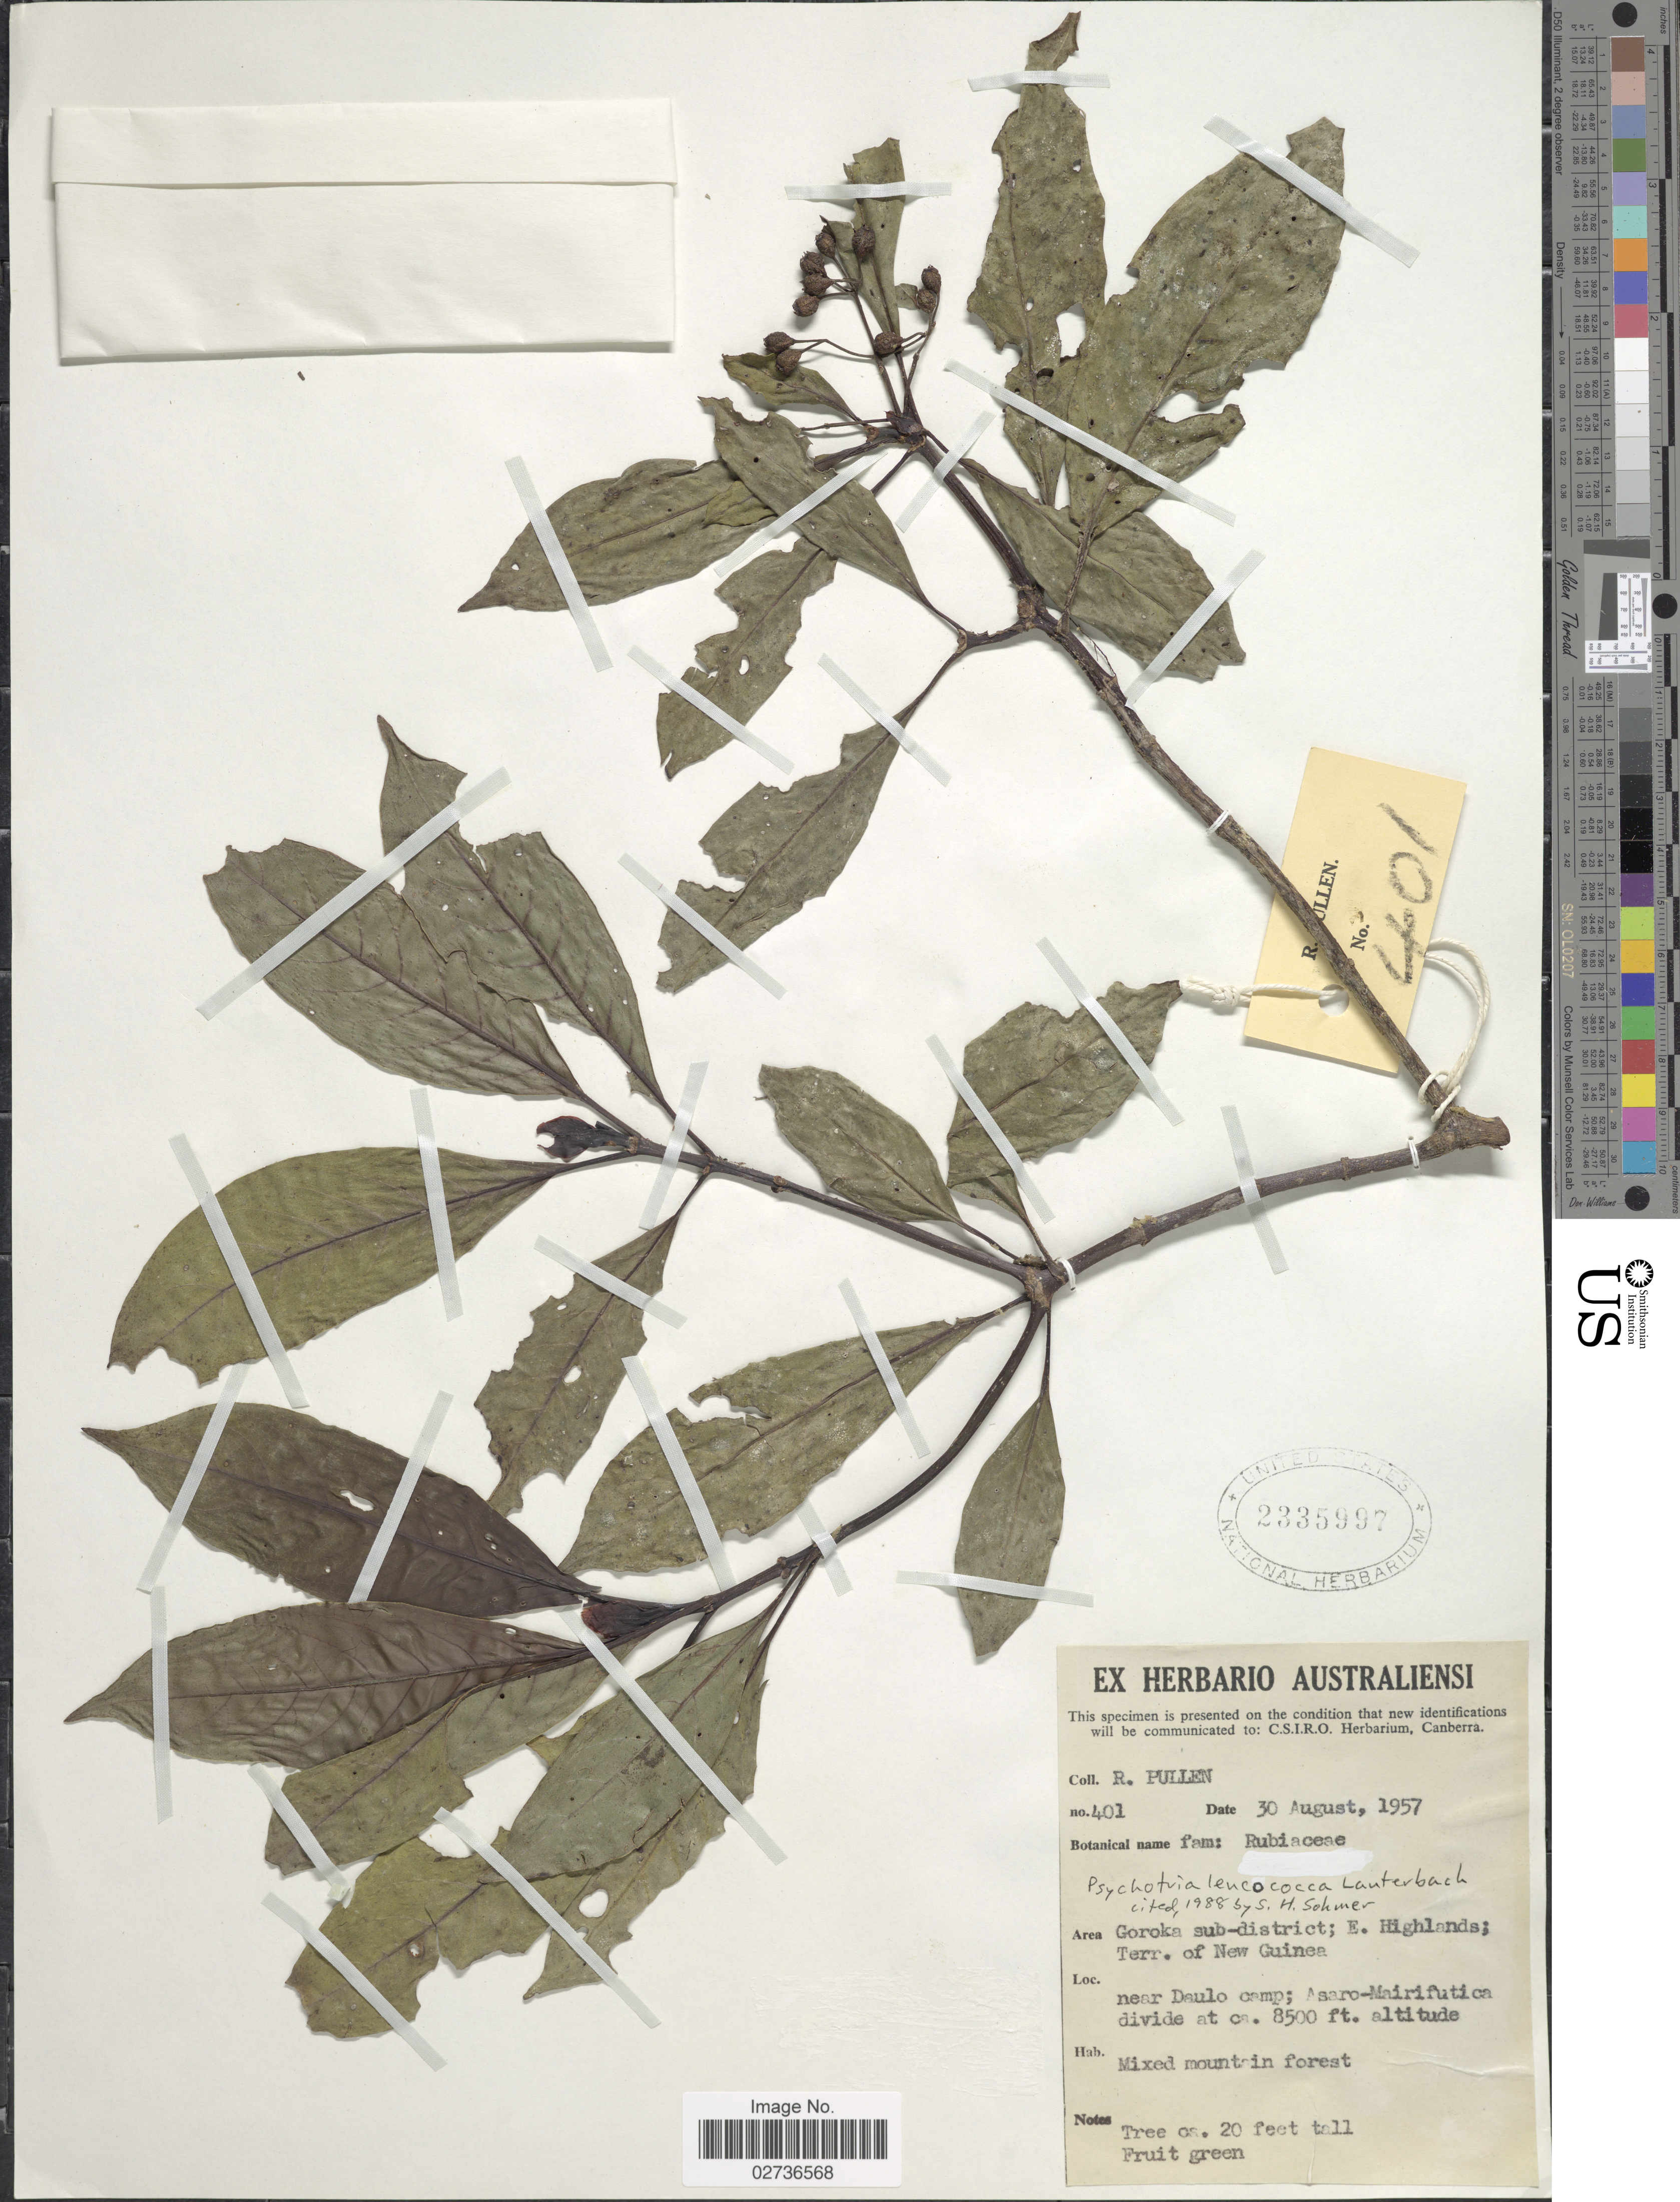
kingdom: Plantae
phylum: Tracheophyta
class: Magnoliopsida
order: Gentianales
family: Rubiaceae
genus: Psychotria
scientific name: Psychotria leucococca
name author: K. Schum. & Lauterb.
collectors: R. Pullen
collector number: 401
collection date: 1957-08-30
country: Papua New Guinea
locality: Goroka sub-district; E. Highlands, Terr. of New Guinea, near Daulo camp; Asaro-Mairifutica divide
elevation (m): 2591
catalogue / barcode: US 2335997